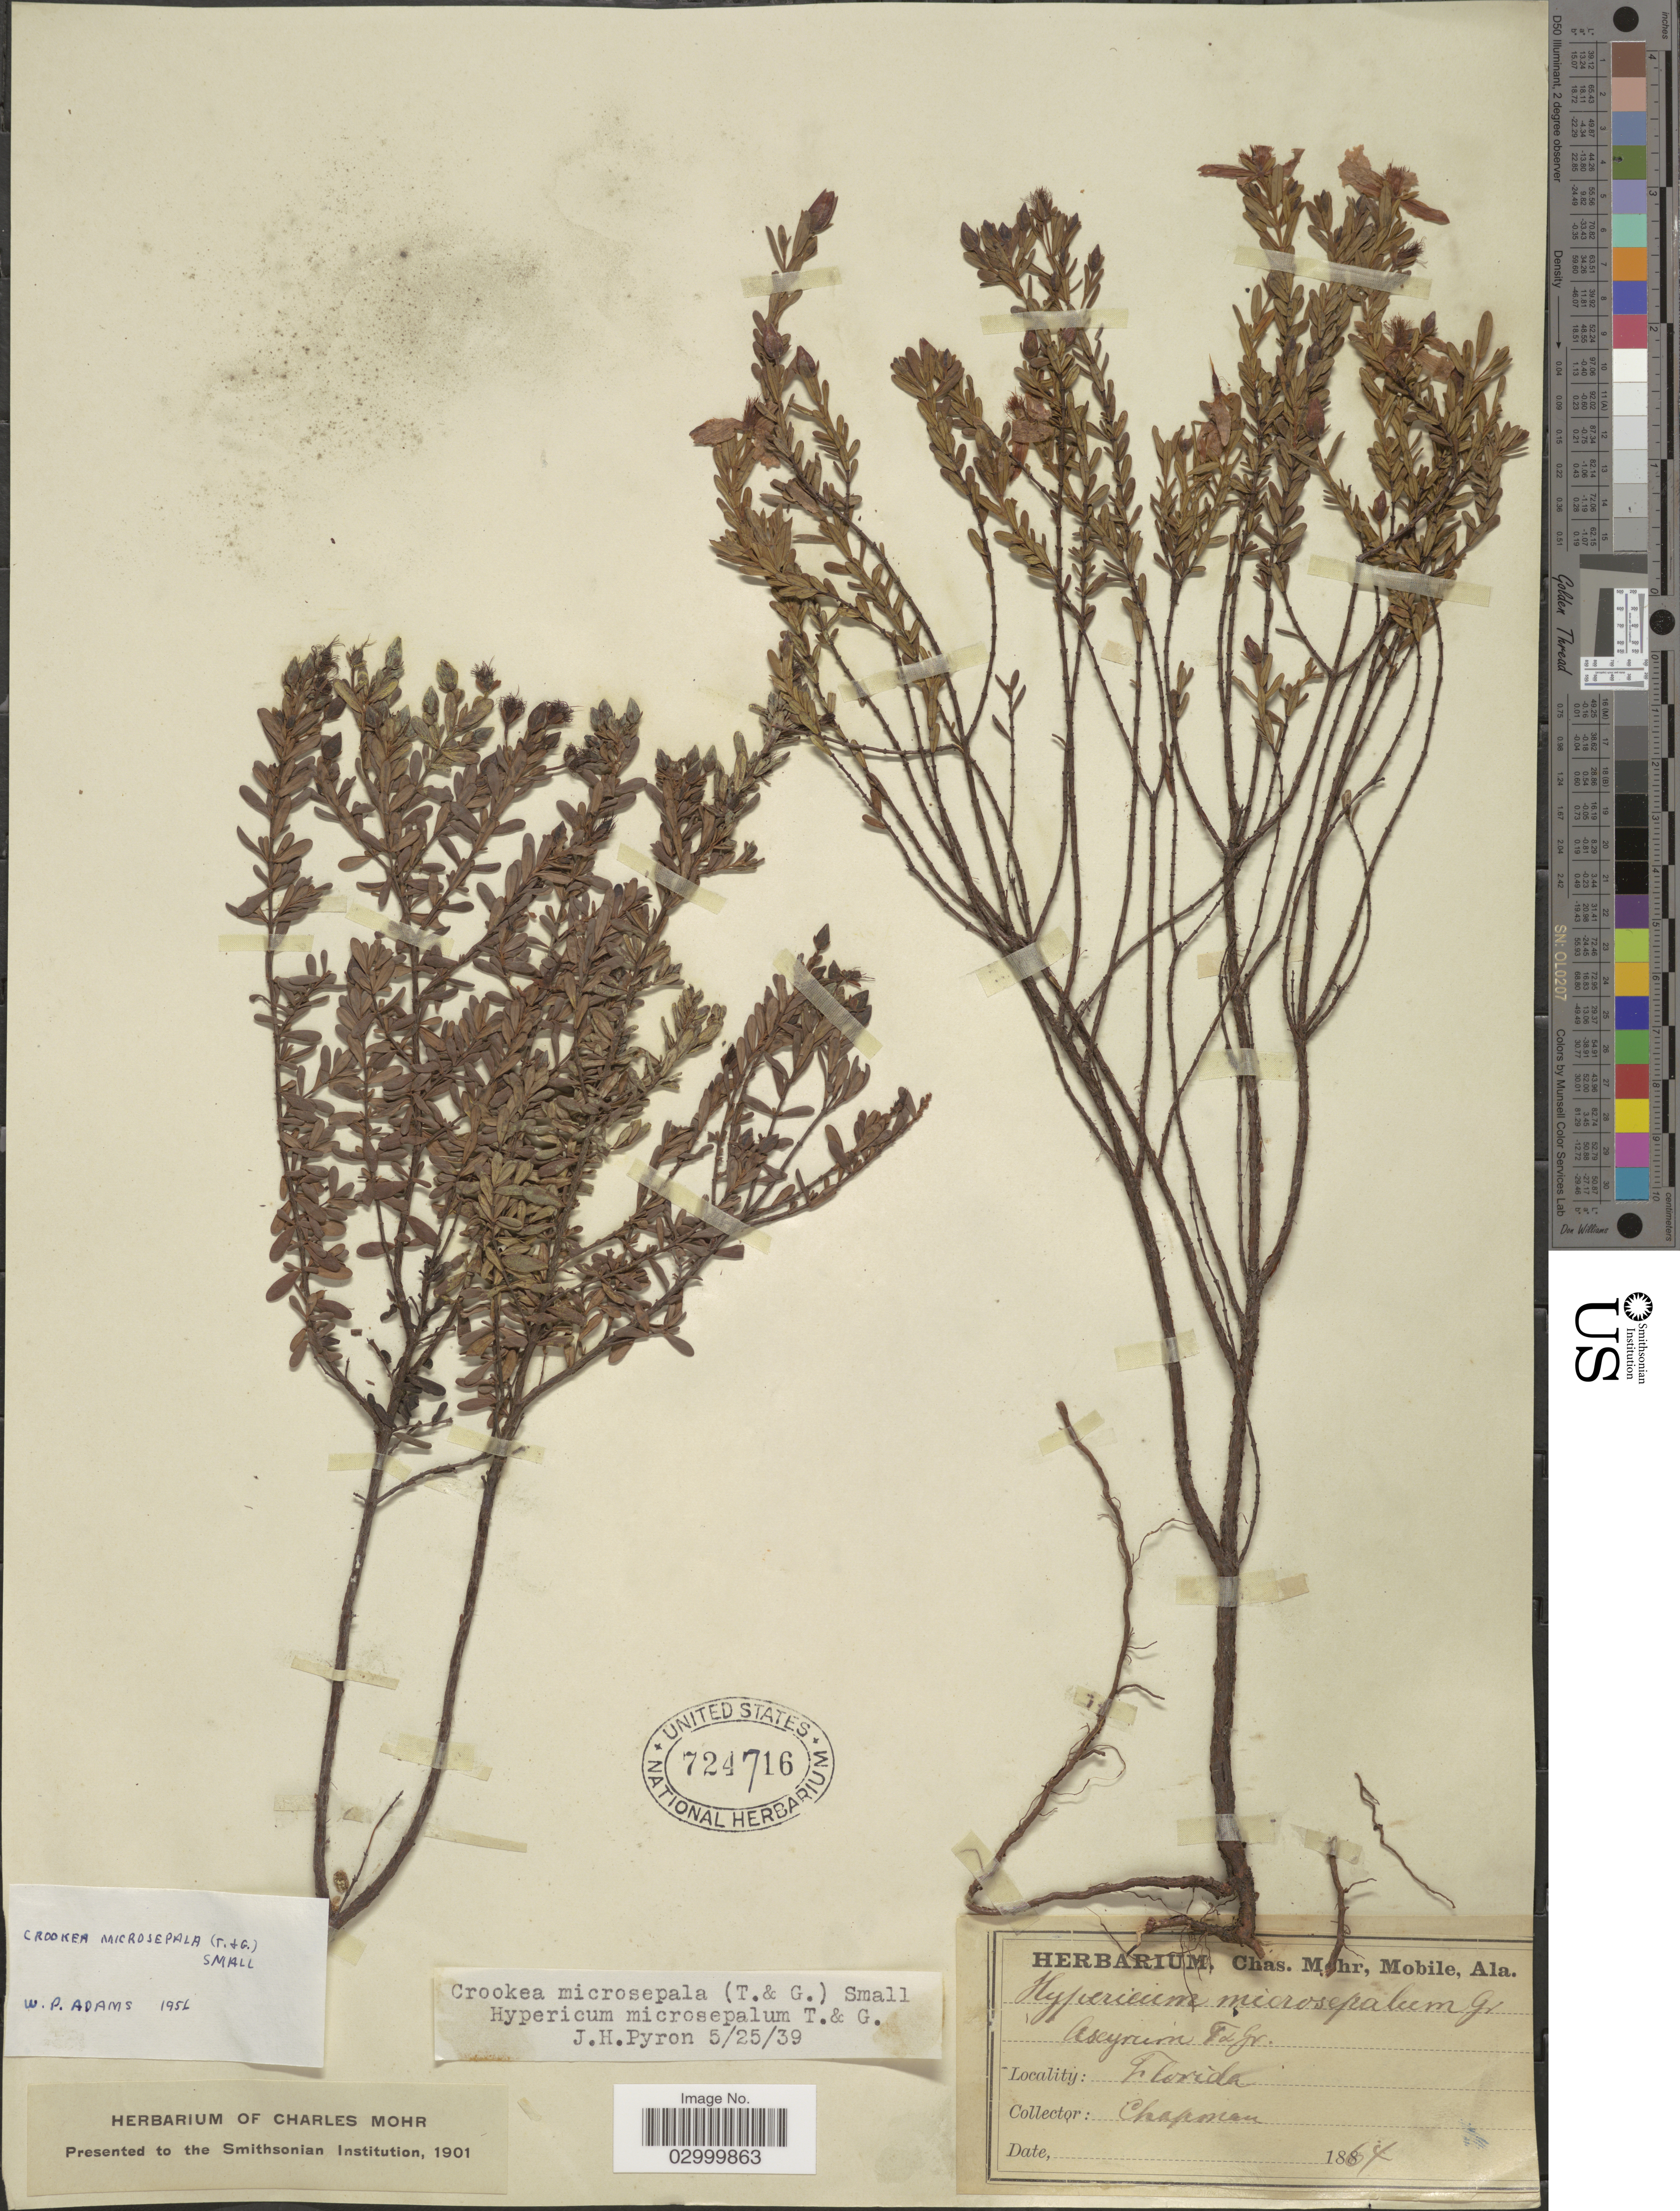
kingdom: Plantae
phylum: Tracheophyta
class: Magnoliopsida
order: Malpighiales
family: Hypericaceae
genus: Hypericum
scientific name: Hypericum microsepalum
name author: (Torr. & A. Gray) A. Gray ex S. Watson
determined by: Strong, Mark T., (BOT), Smithsonian Institution - National Museum of Natural History (UNITED STATES)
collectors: A. Chapman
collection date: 1864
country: United States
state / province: Florida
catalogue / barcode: US 724716